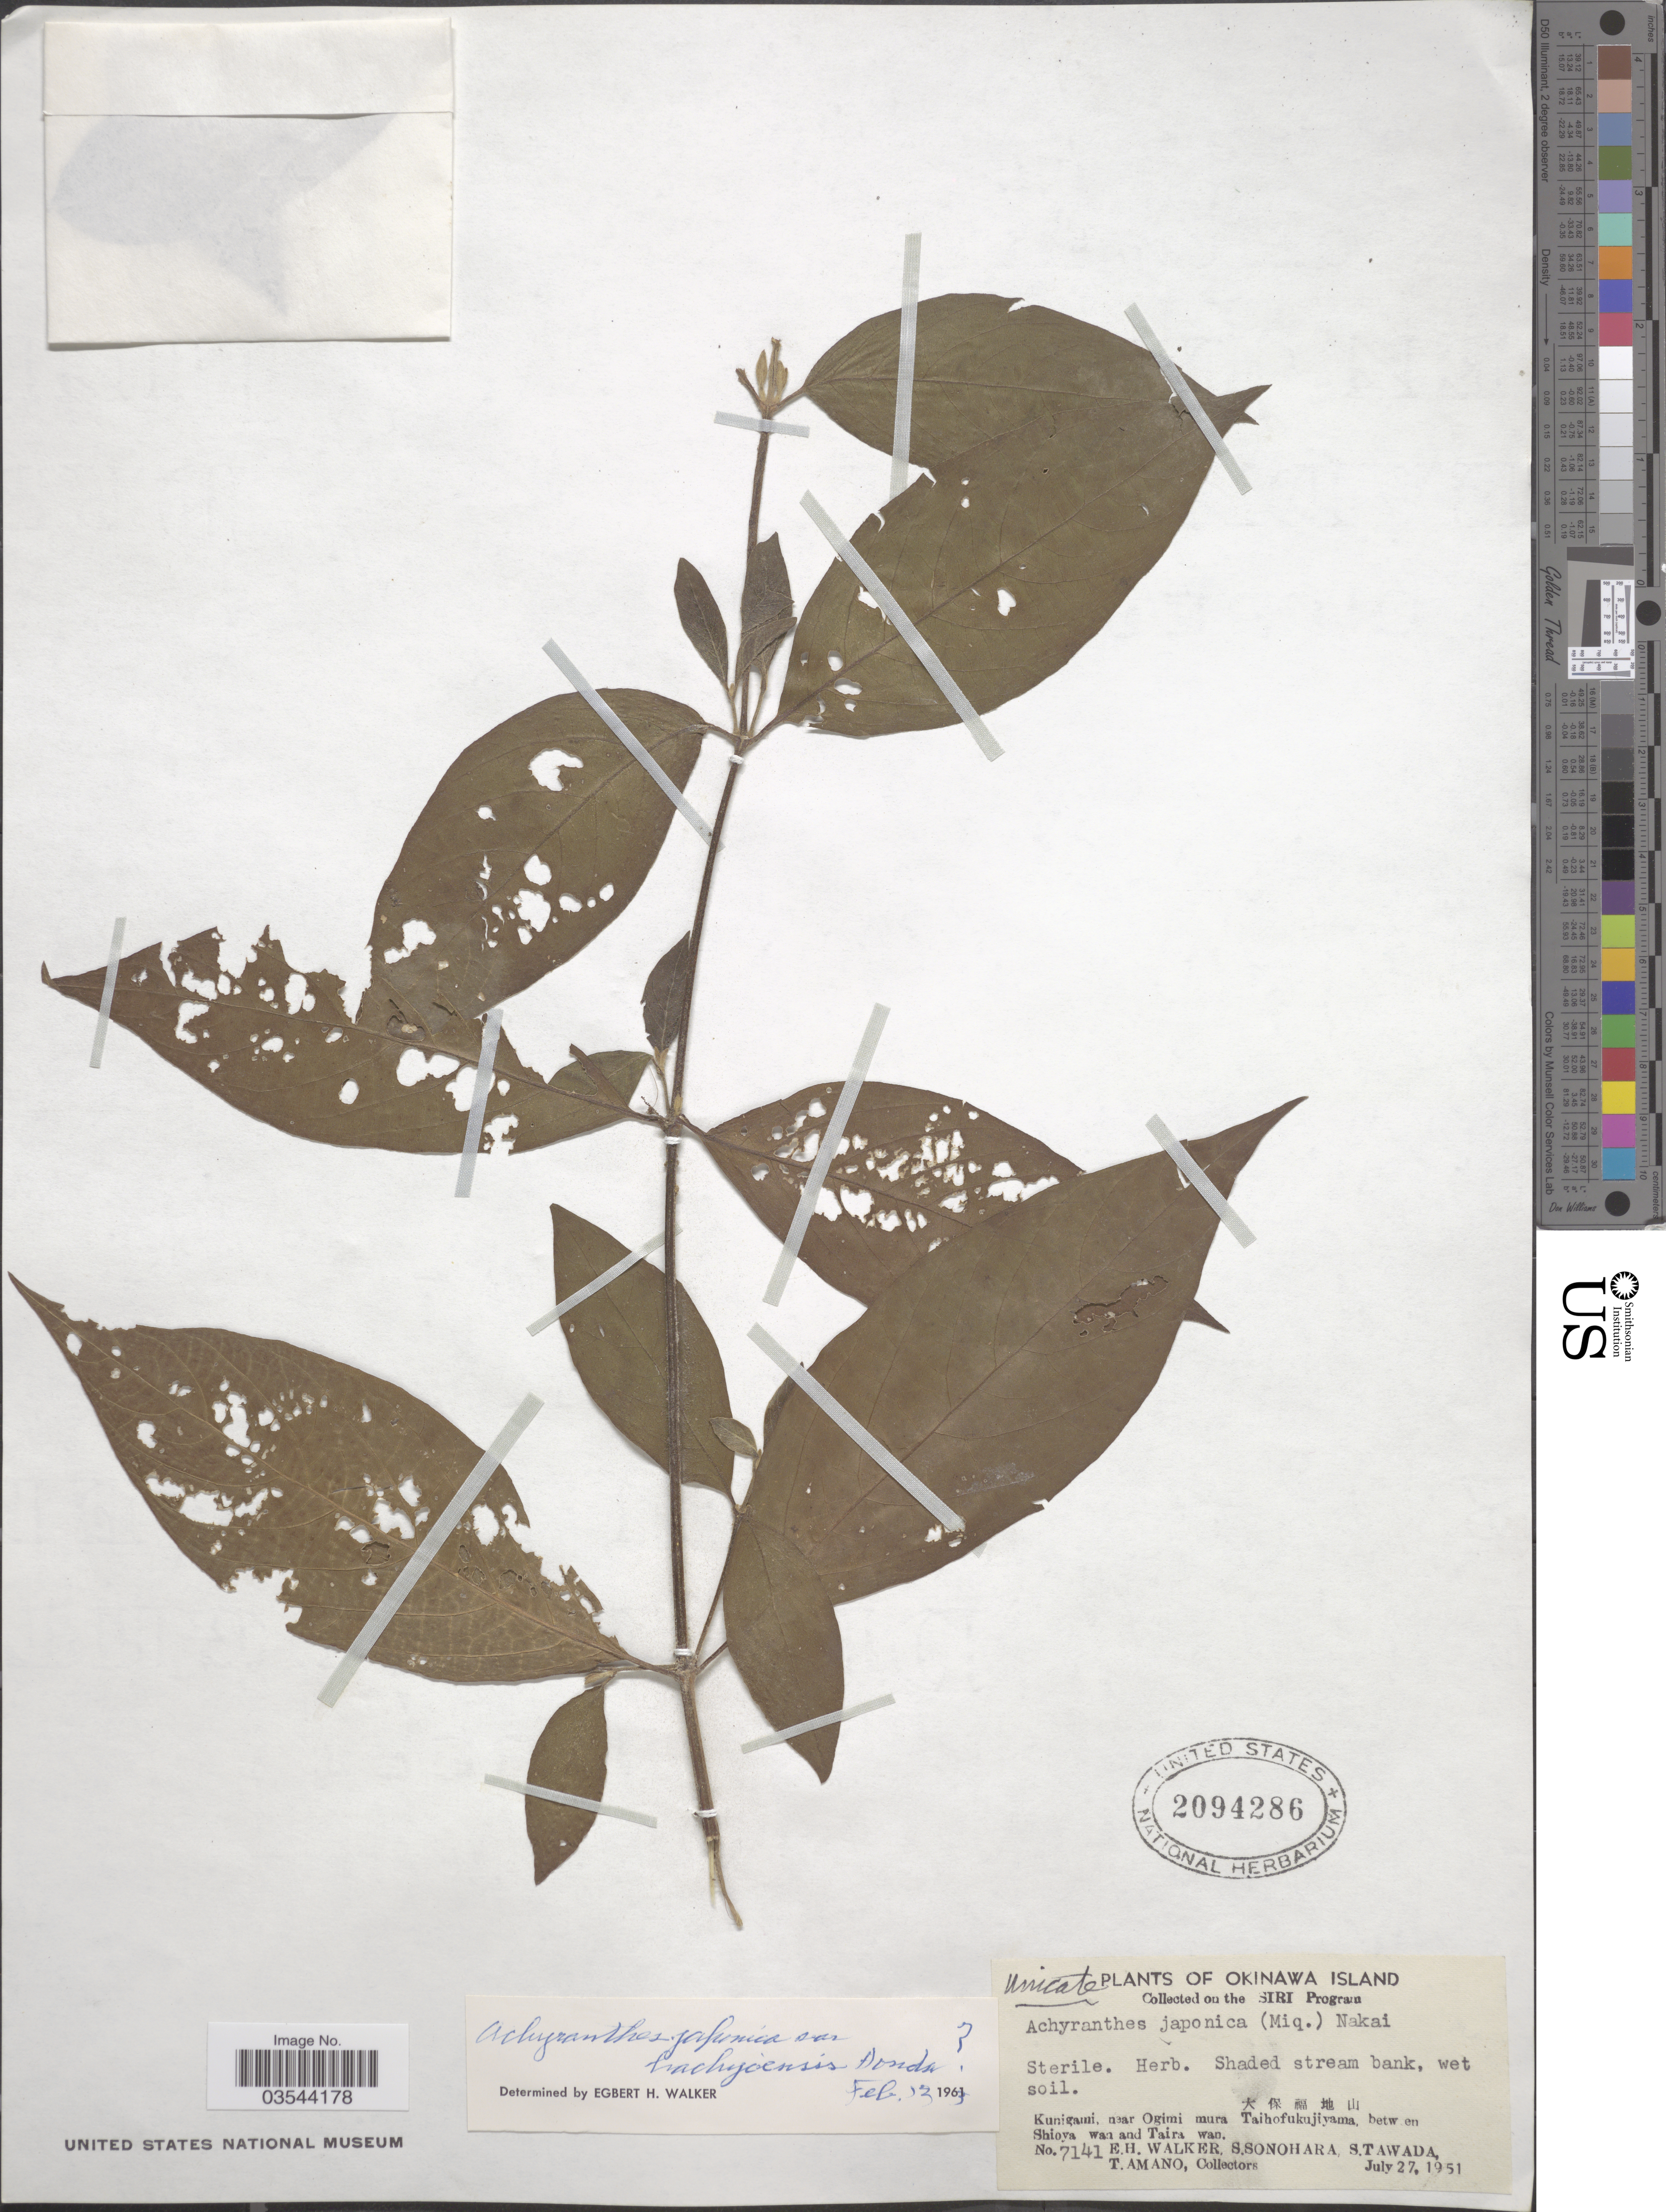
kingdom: Plantae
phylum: Tracheophyta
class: Magnoliopsida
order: Caryophyllales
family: Amaranthaceae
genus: Achyranthes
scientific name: Achyranthes japonica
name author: (Miq.) Nakai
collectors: E. H. Walker, S. Sonohara, S. Tawada & T. Amano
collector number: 7141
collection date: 1951-07-27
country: Japan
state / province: Okinawa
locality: Okinawa Island. X. Kunigami, near Ogimi mura Taihofukujiyama, betw [illegible text]en Shioya wan and Taira wan.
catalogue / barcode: US 2094286